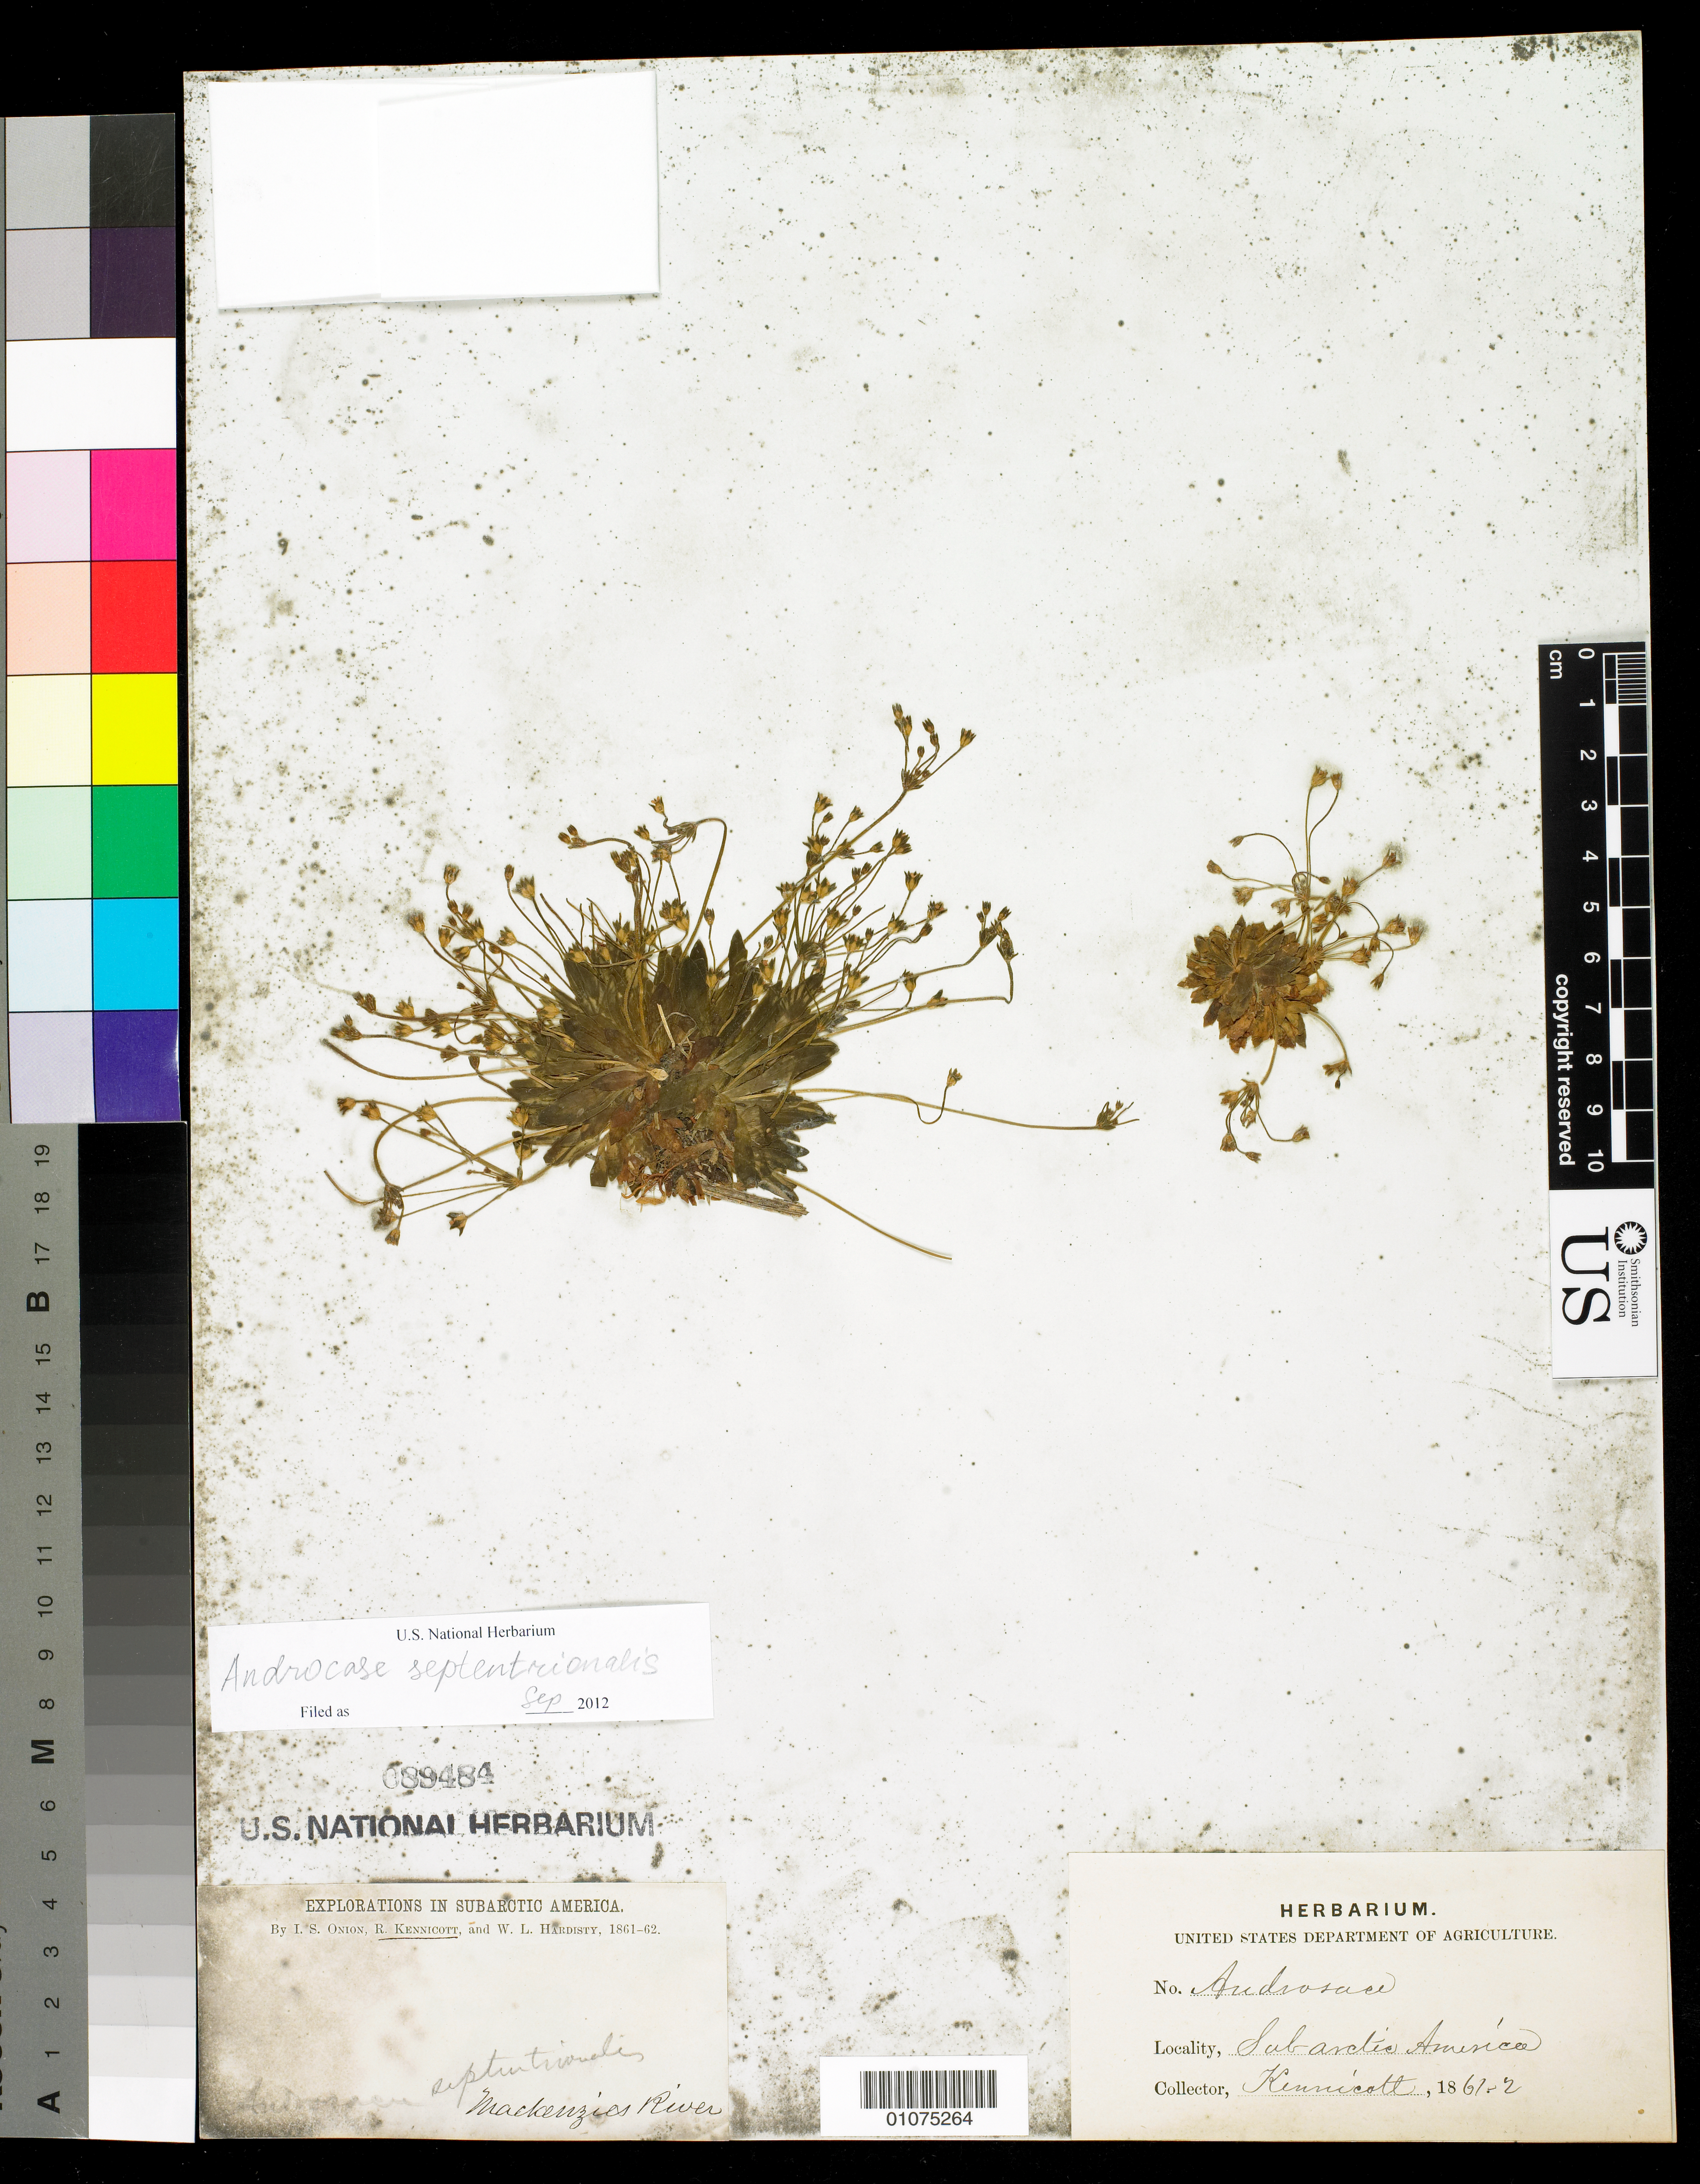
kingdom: Plantae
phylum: Tracheophyta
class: Magnoliopsida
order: Ericales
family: Primulaceae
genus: Androsace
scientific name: Androsace septentrionalis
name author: L.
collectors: R. Kennicott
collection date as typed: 1861 to -- --- 1862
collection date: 1861/1862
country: Canada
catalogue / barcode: US 89484